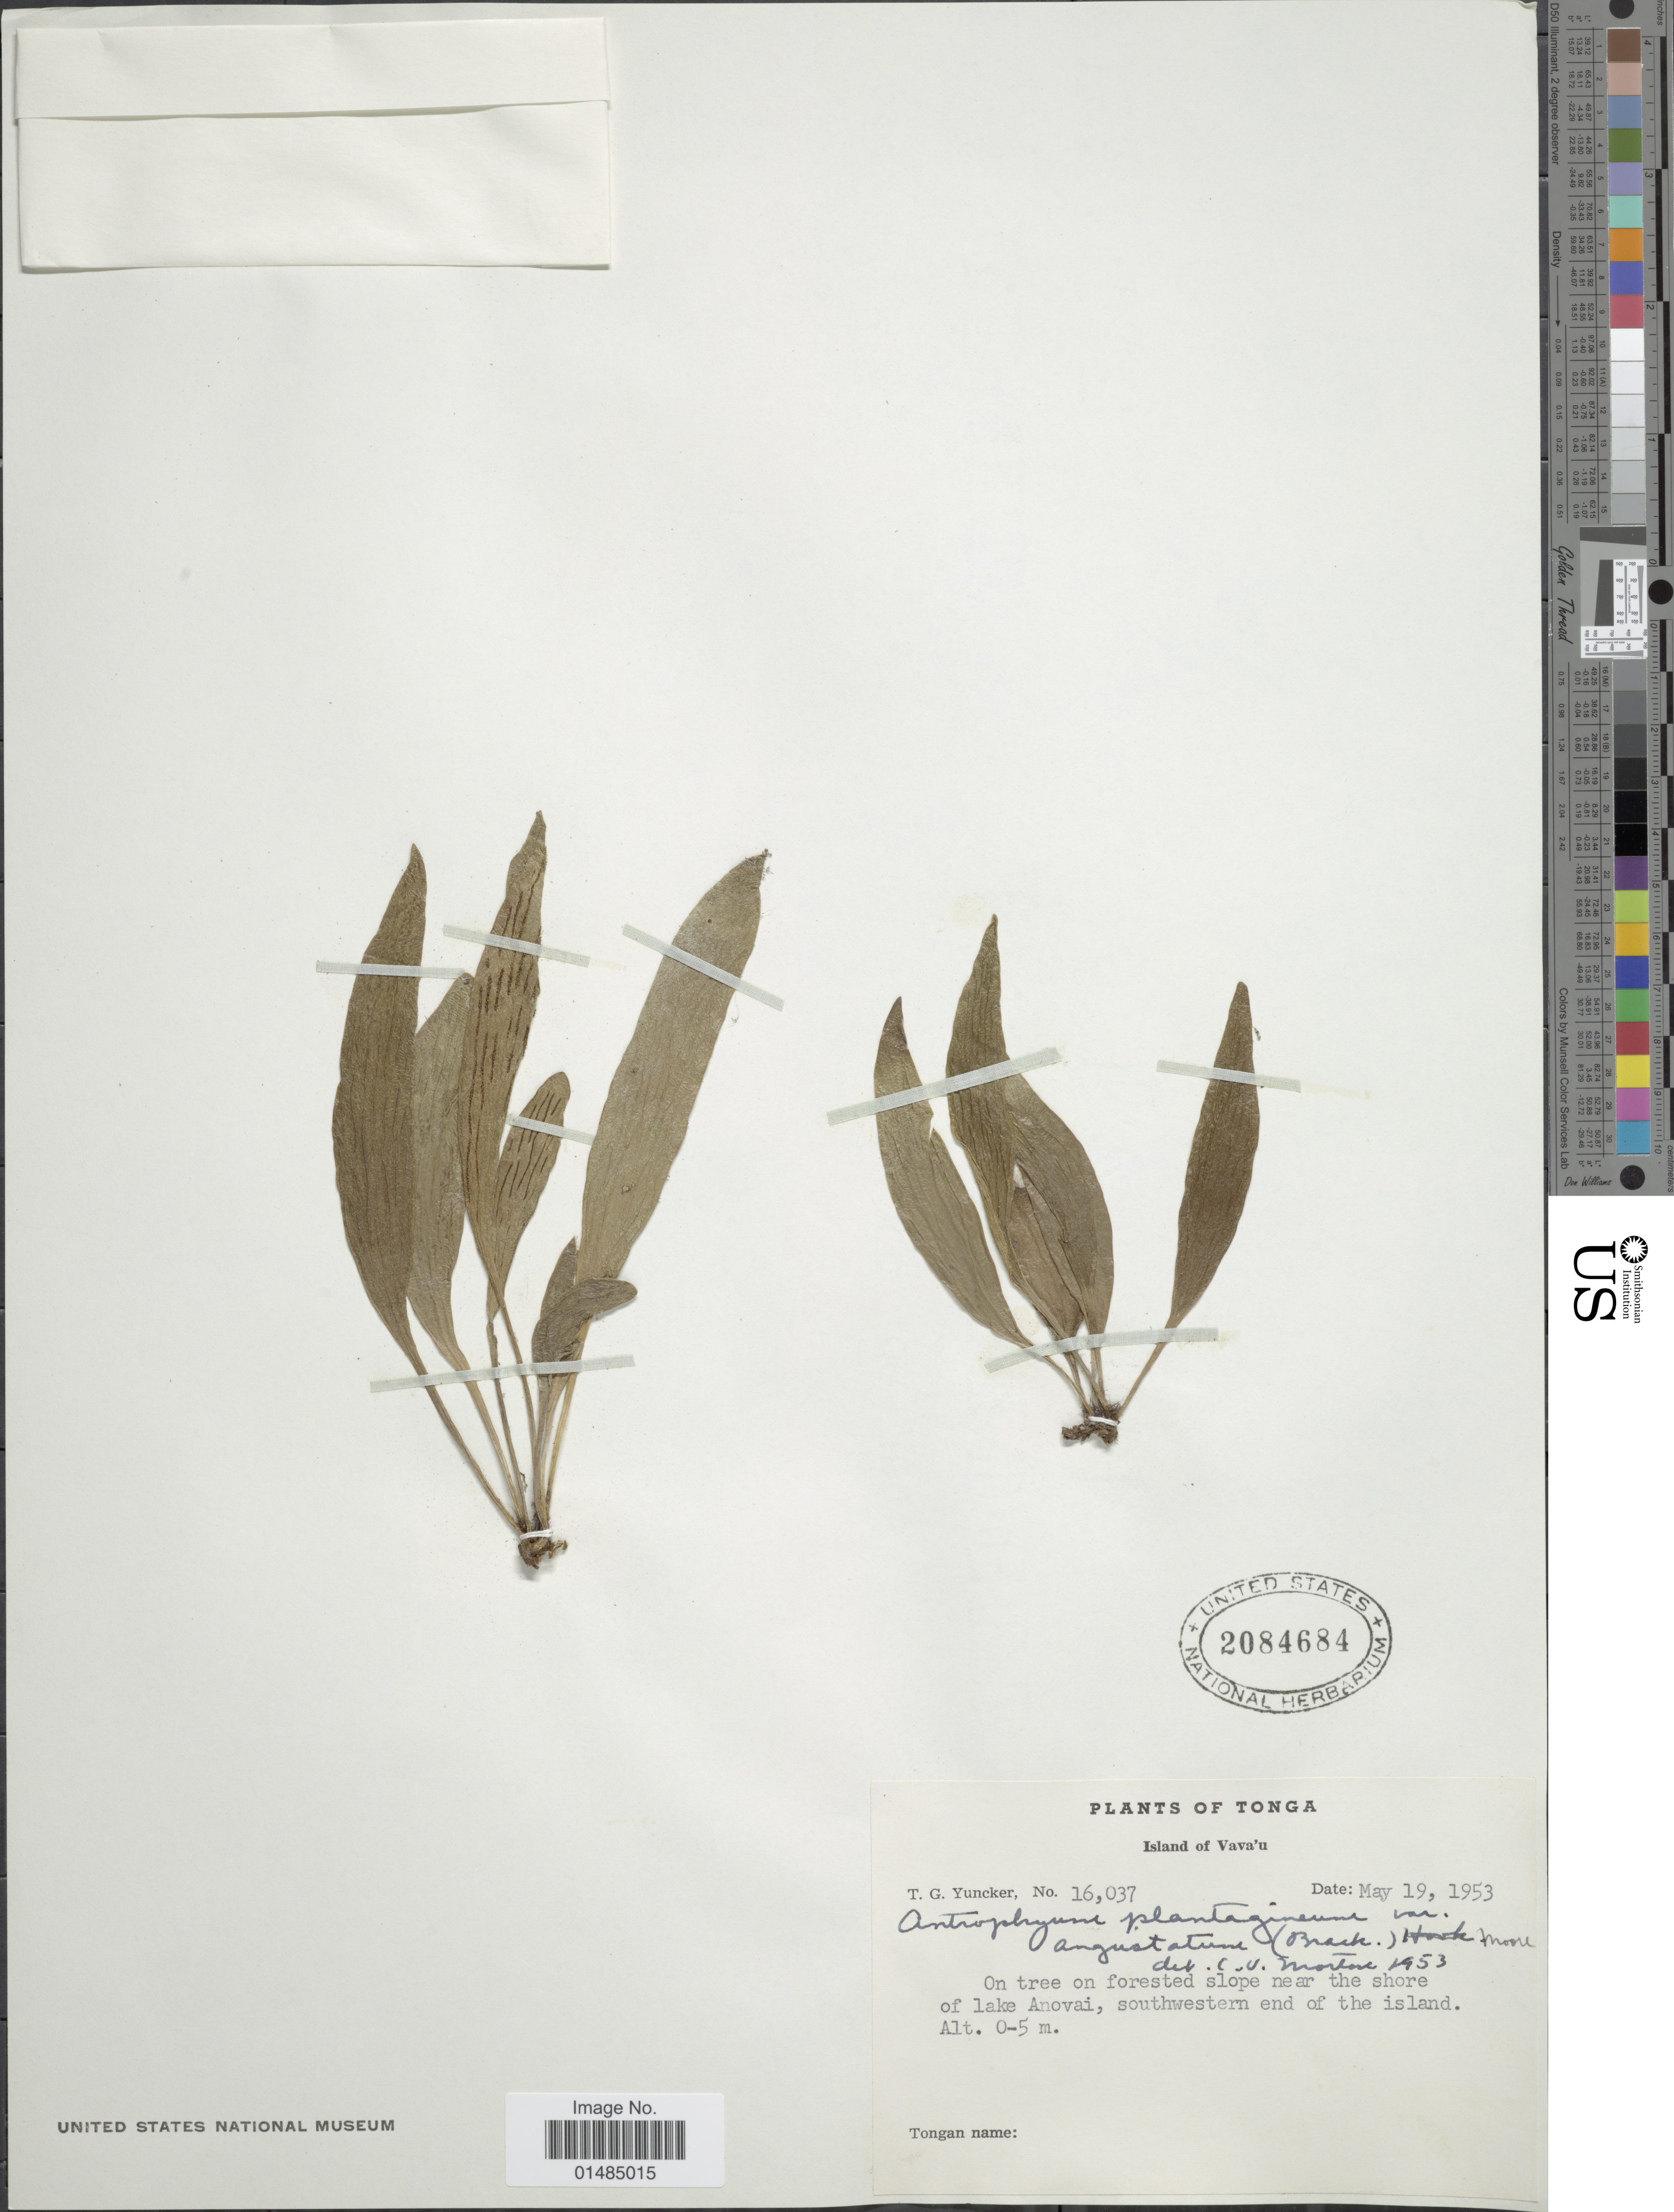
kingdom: Plantae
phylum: Tracheophyta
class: Polypodiopsida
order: Polypodiales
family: Pteridaceae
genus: Antrophyum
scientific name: Antrophyum angustatum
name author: Brack. in Wilkes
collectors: T. G. Yuncker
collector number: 16037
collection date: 1953-05-19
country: Tonga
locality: Tonga, Island of Vava'u. On tree on forested slope near the shore of Lake Anovai, Southwestern end of the island.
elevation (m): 0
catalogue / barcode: US 2084684